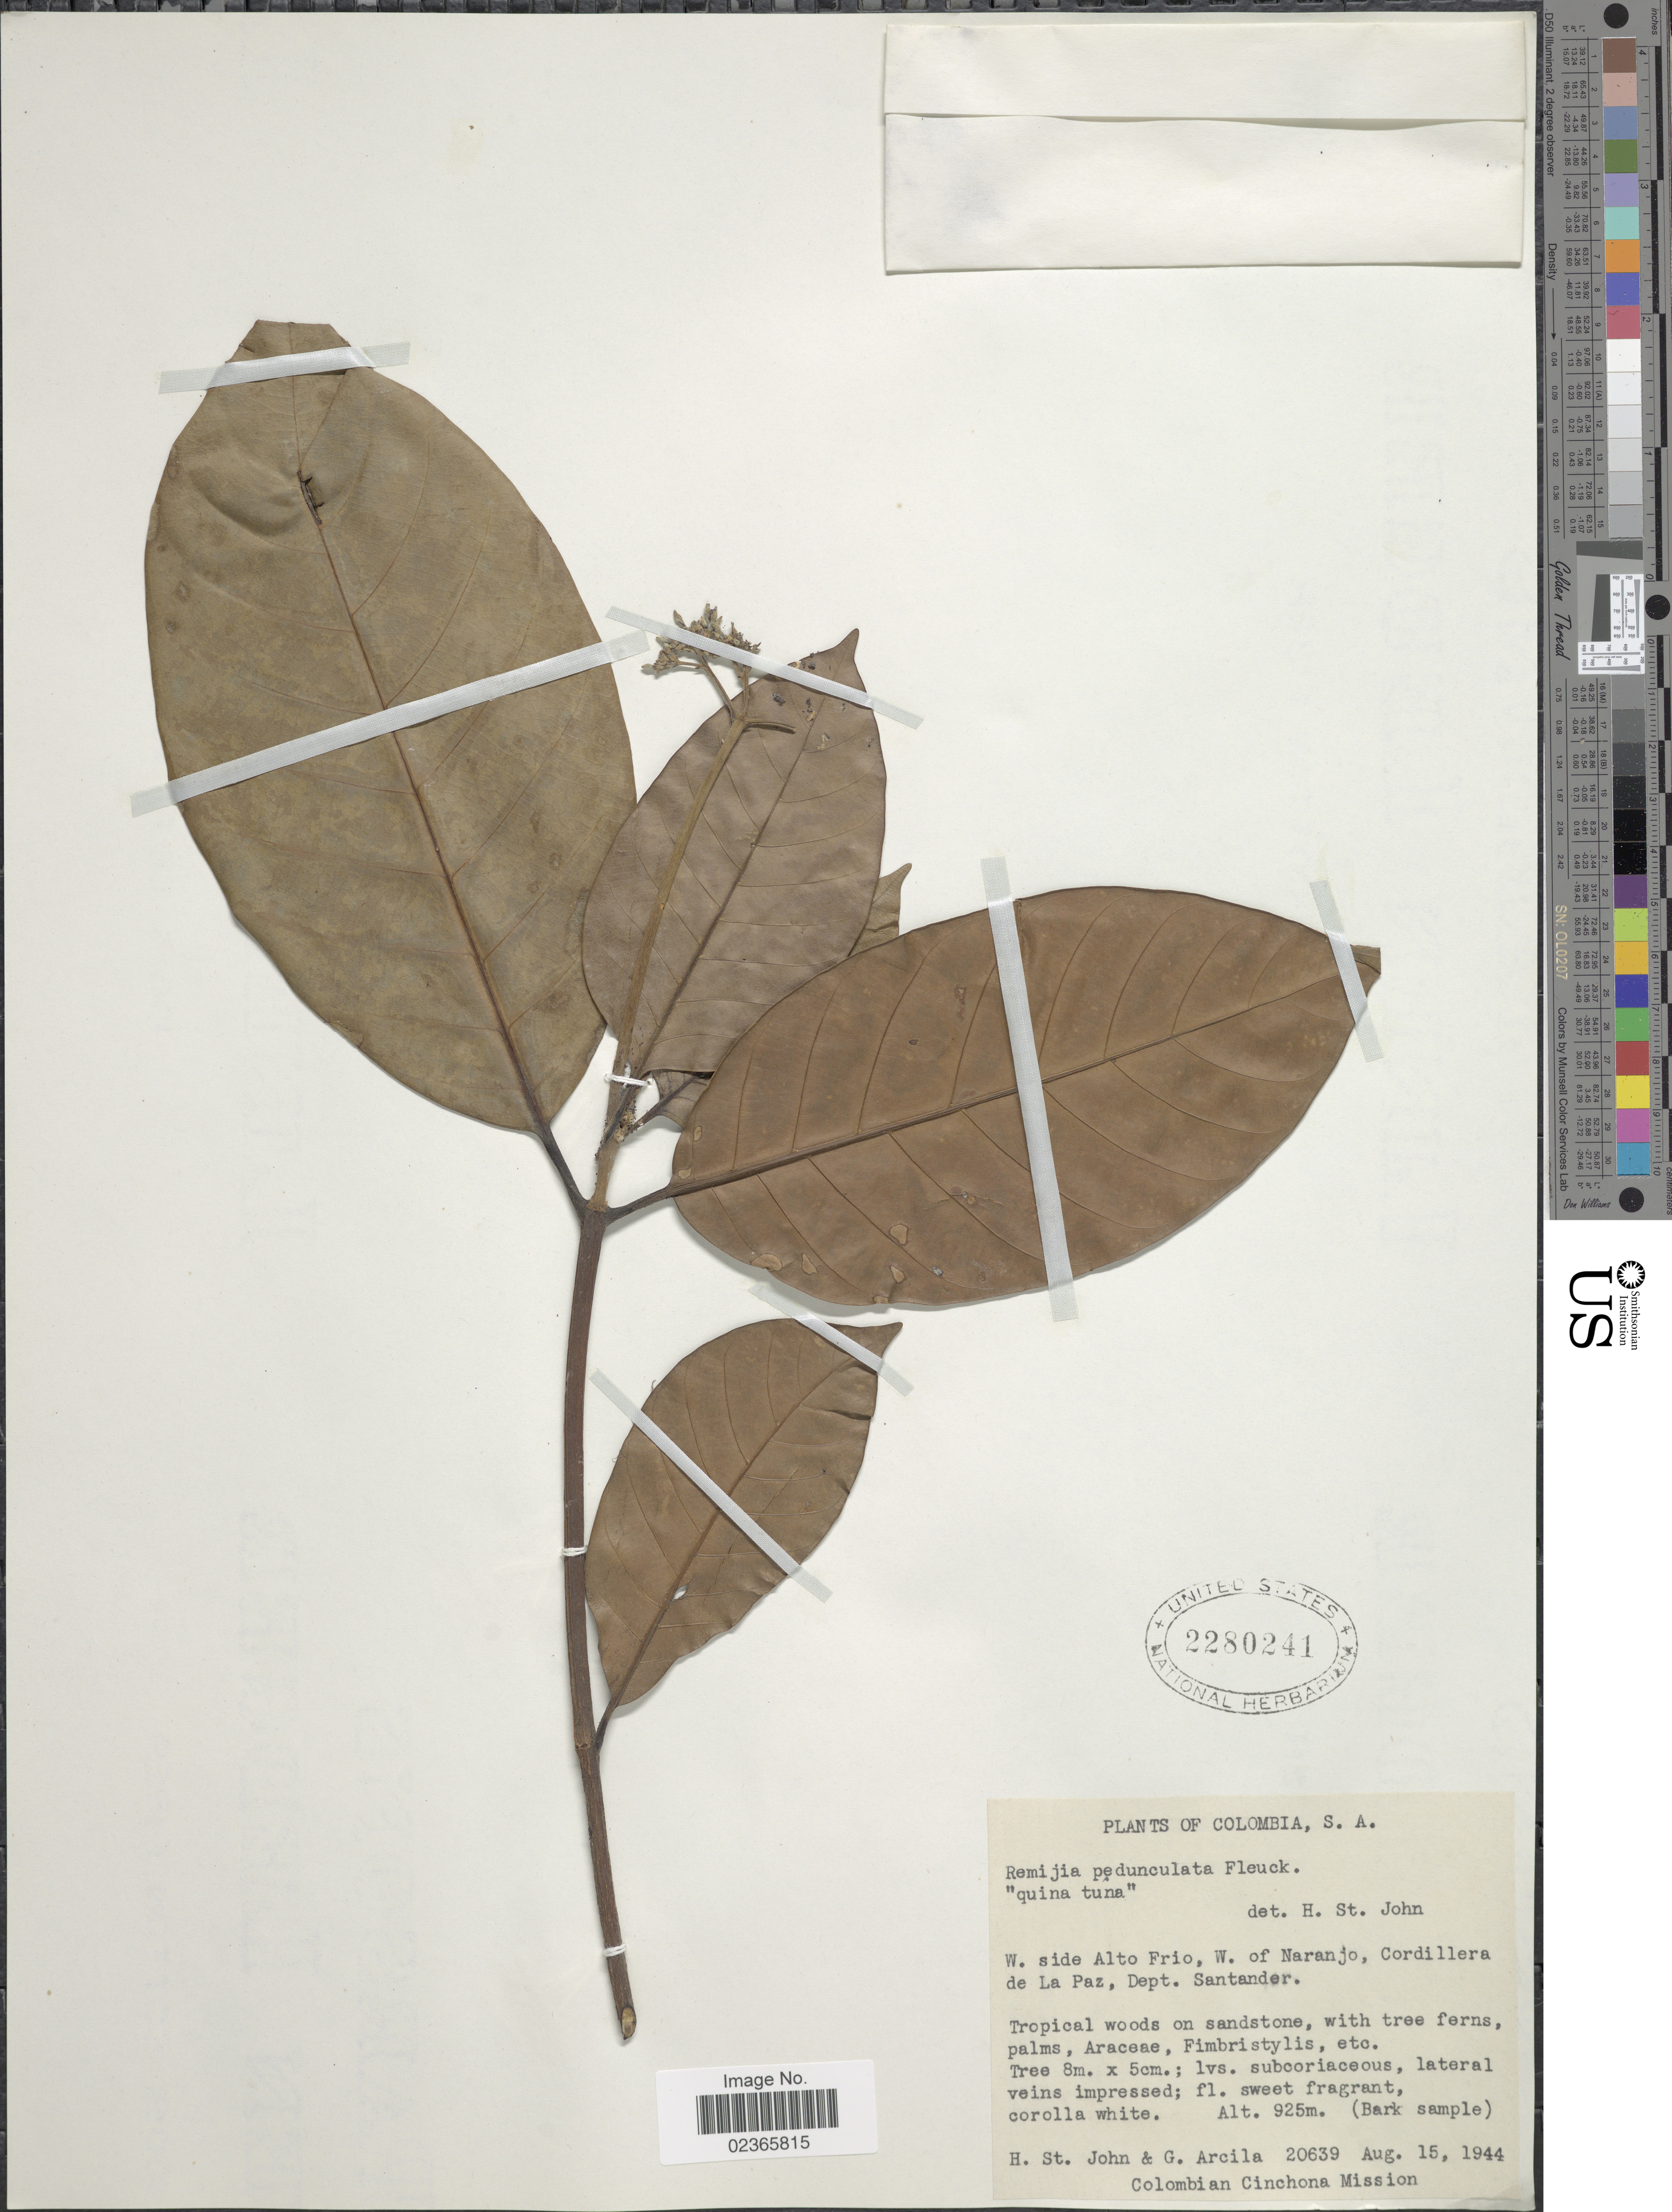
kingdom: Plantae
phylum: Tracheophyta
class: Magnoliopsida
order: Gentianales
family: Rubiaceae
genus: Remijia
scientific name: Remijia pedunculata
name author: (H. Karst.) Fluck.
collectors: H. St. John & G. Arcila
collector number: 20639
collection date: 1944-08-15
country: Colombia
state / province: Santander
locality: W. side Alto Frio, W. of Naranjo, Cordillera de La Paz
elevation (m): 925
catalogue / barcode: US 2280241